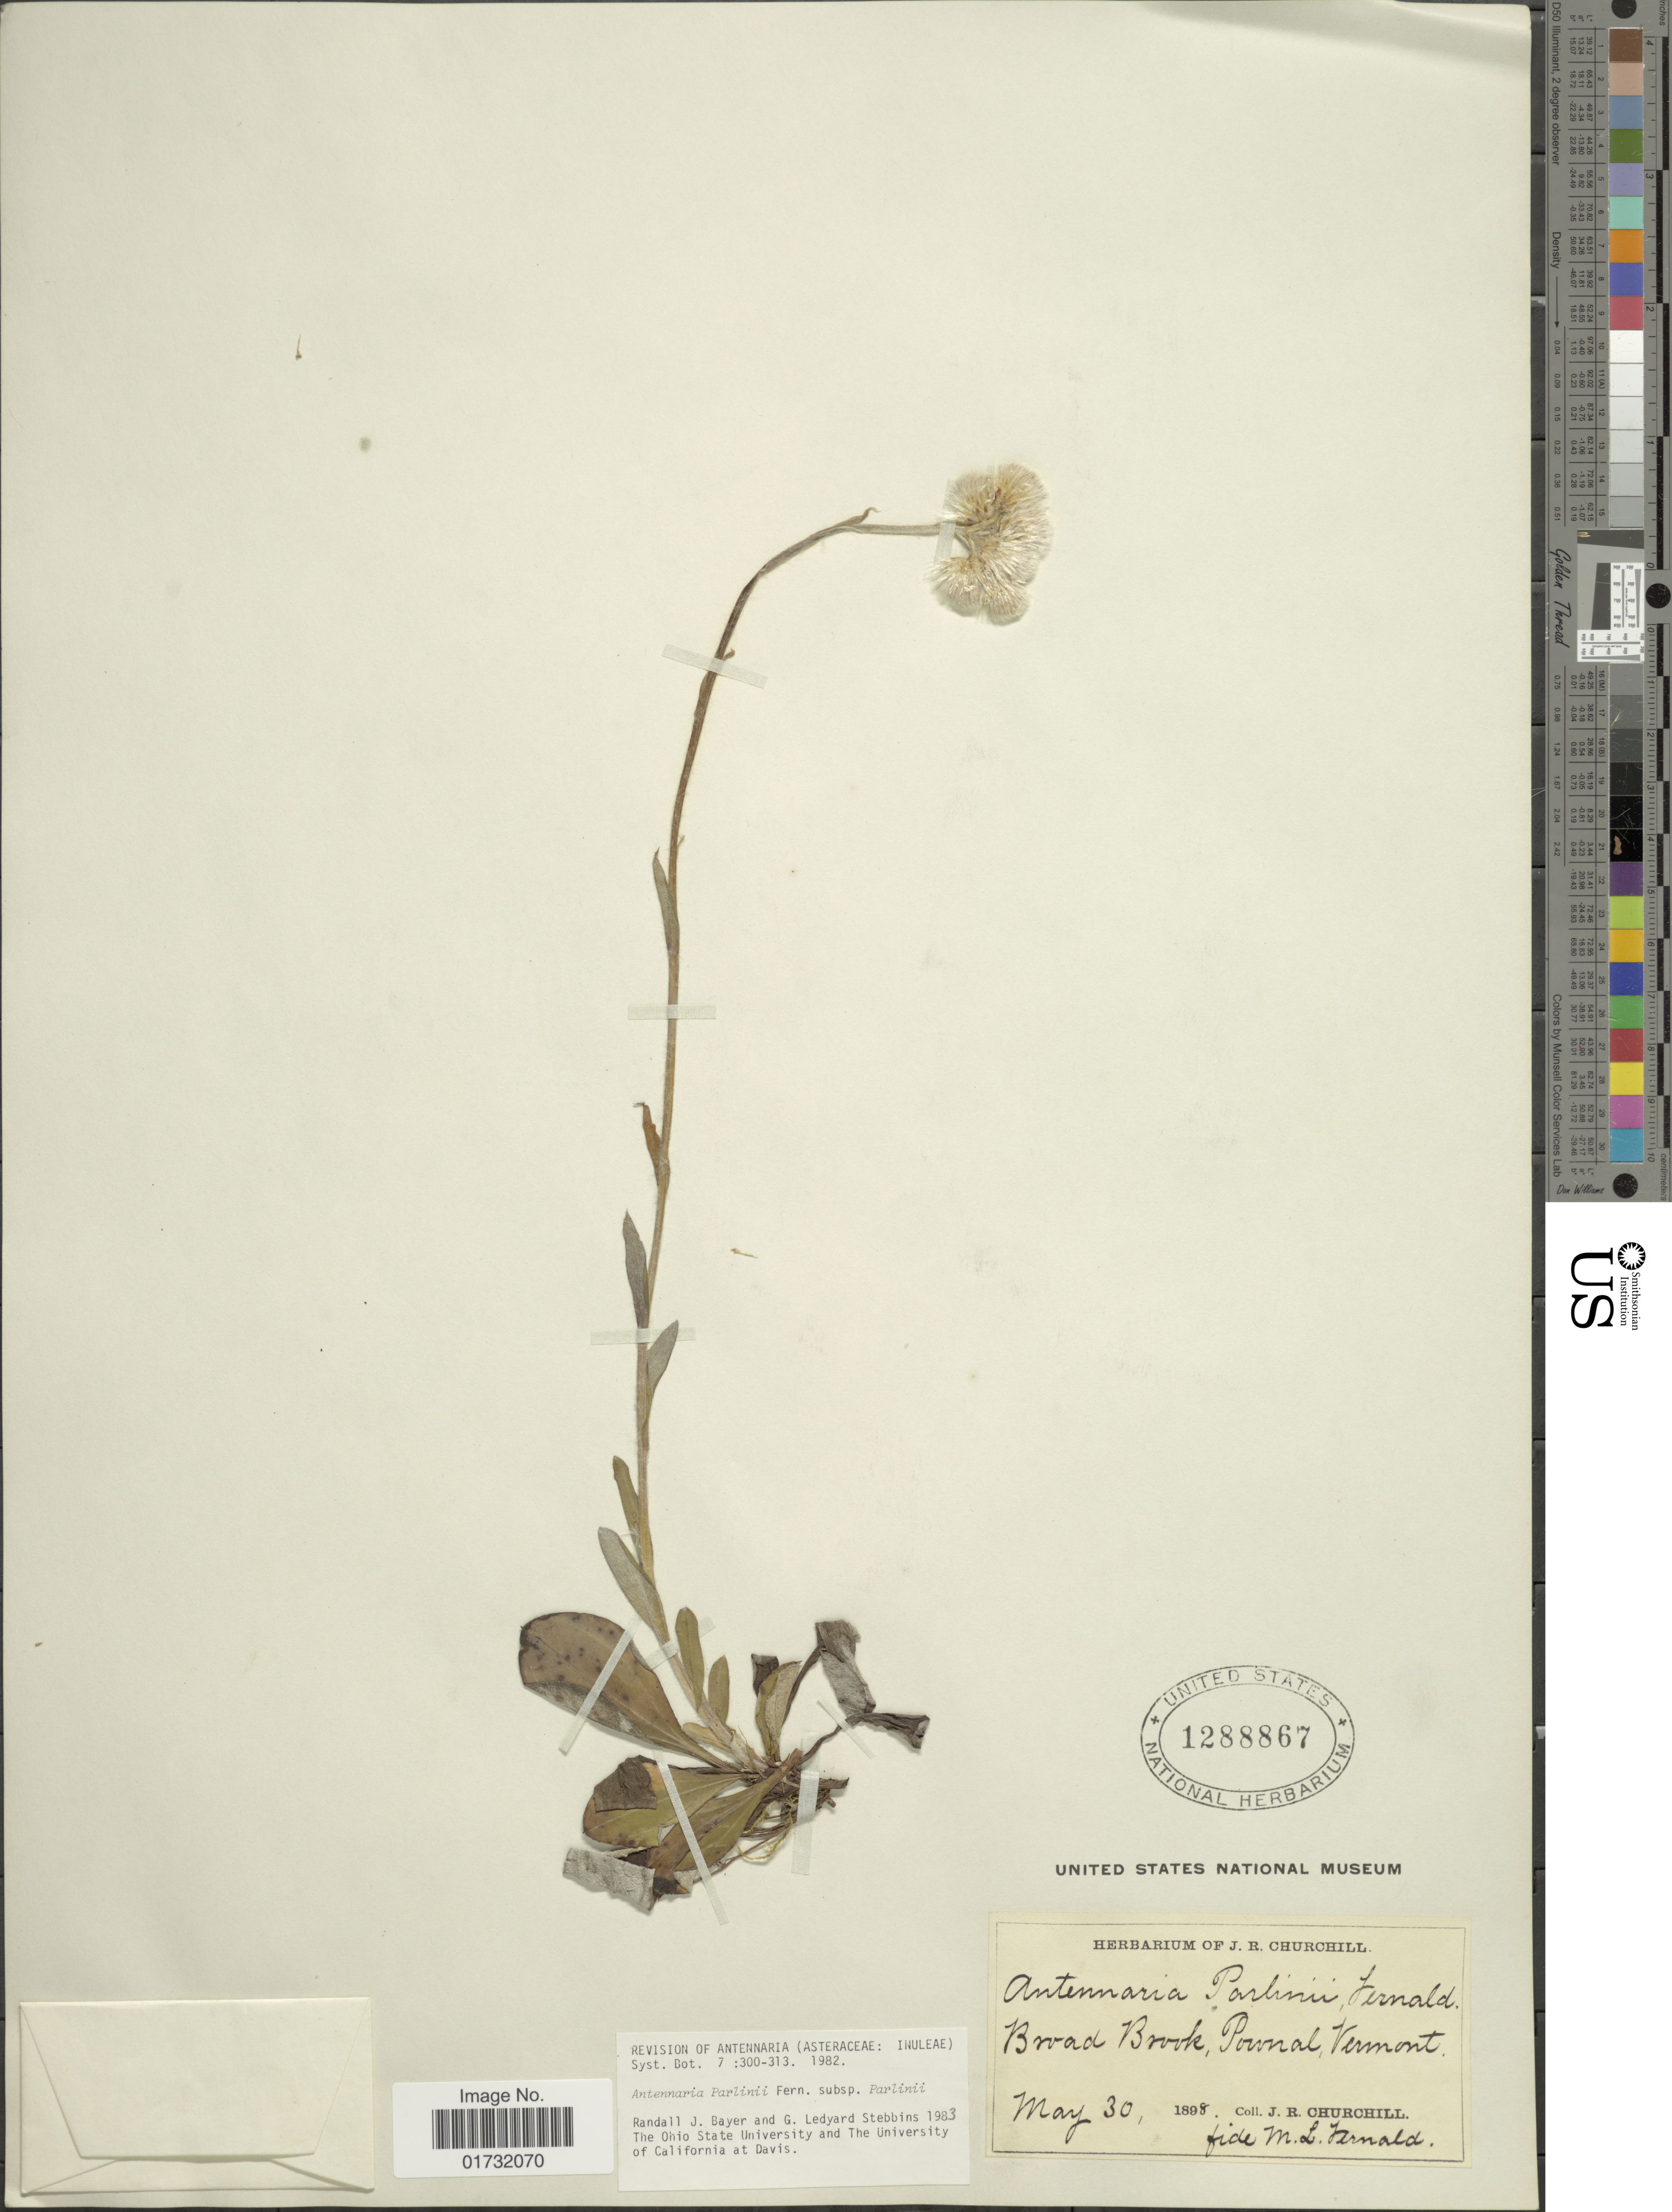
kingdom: Plantae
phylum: Tracheophyta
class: Magnoliopsida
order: Asterales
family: Asteraceae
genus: Antennaria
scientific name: Antennaria parlinii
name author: Fernald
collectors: J. Churchill & M. L. Fernald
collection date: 1898-05-30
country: United States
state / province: Vermont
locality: Broad Brook, Pownal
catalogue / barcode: US 1288867